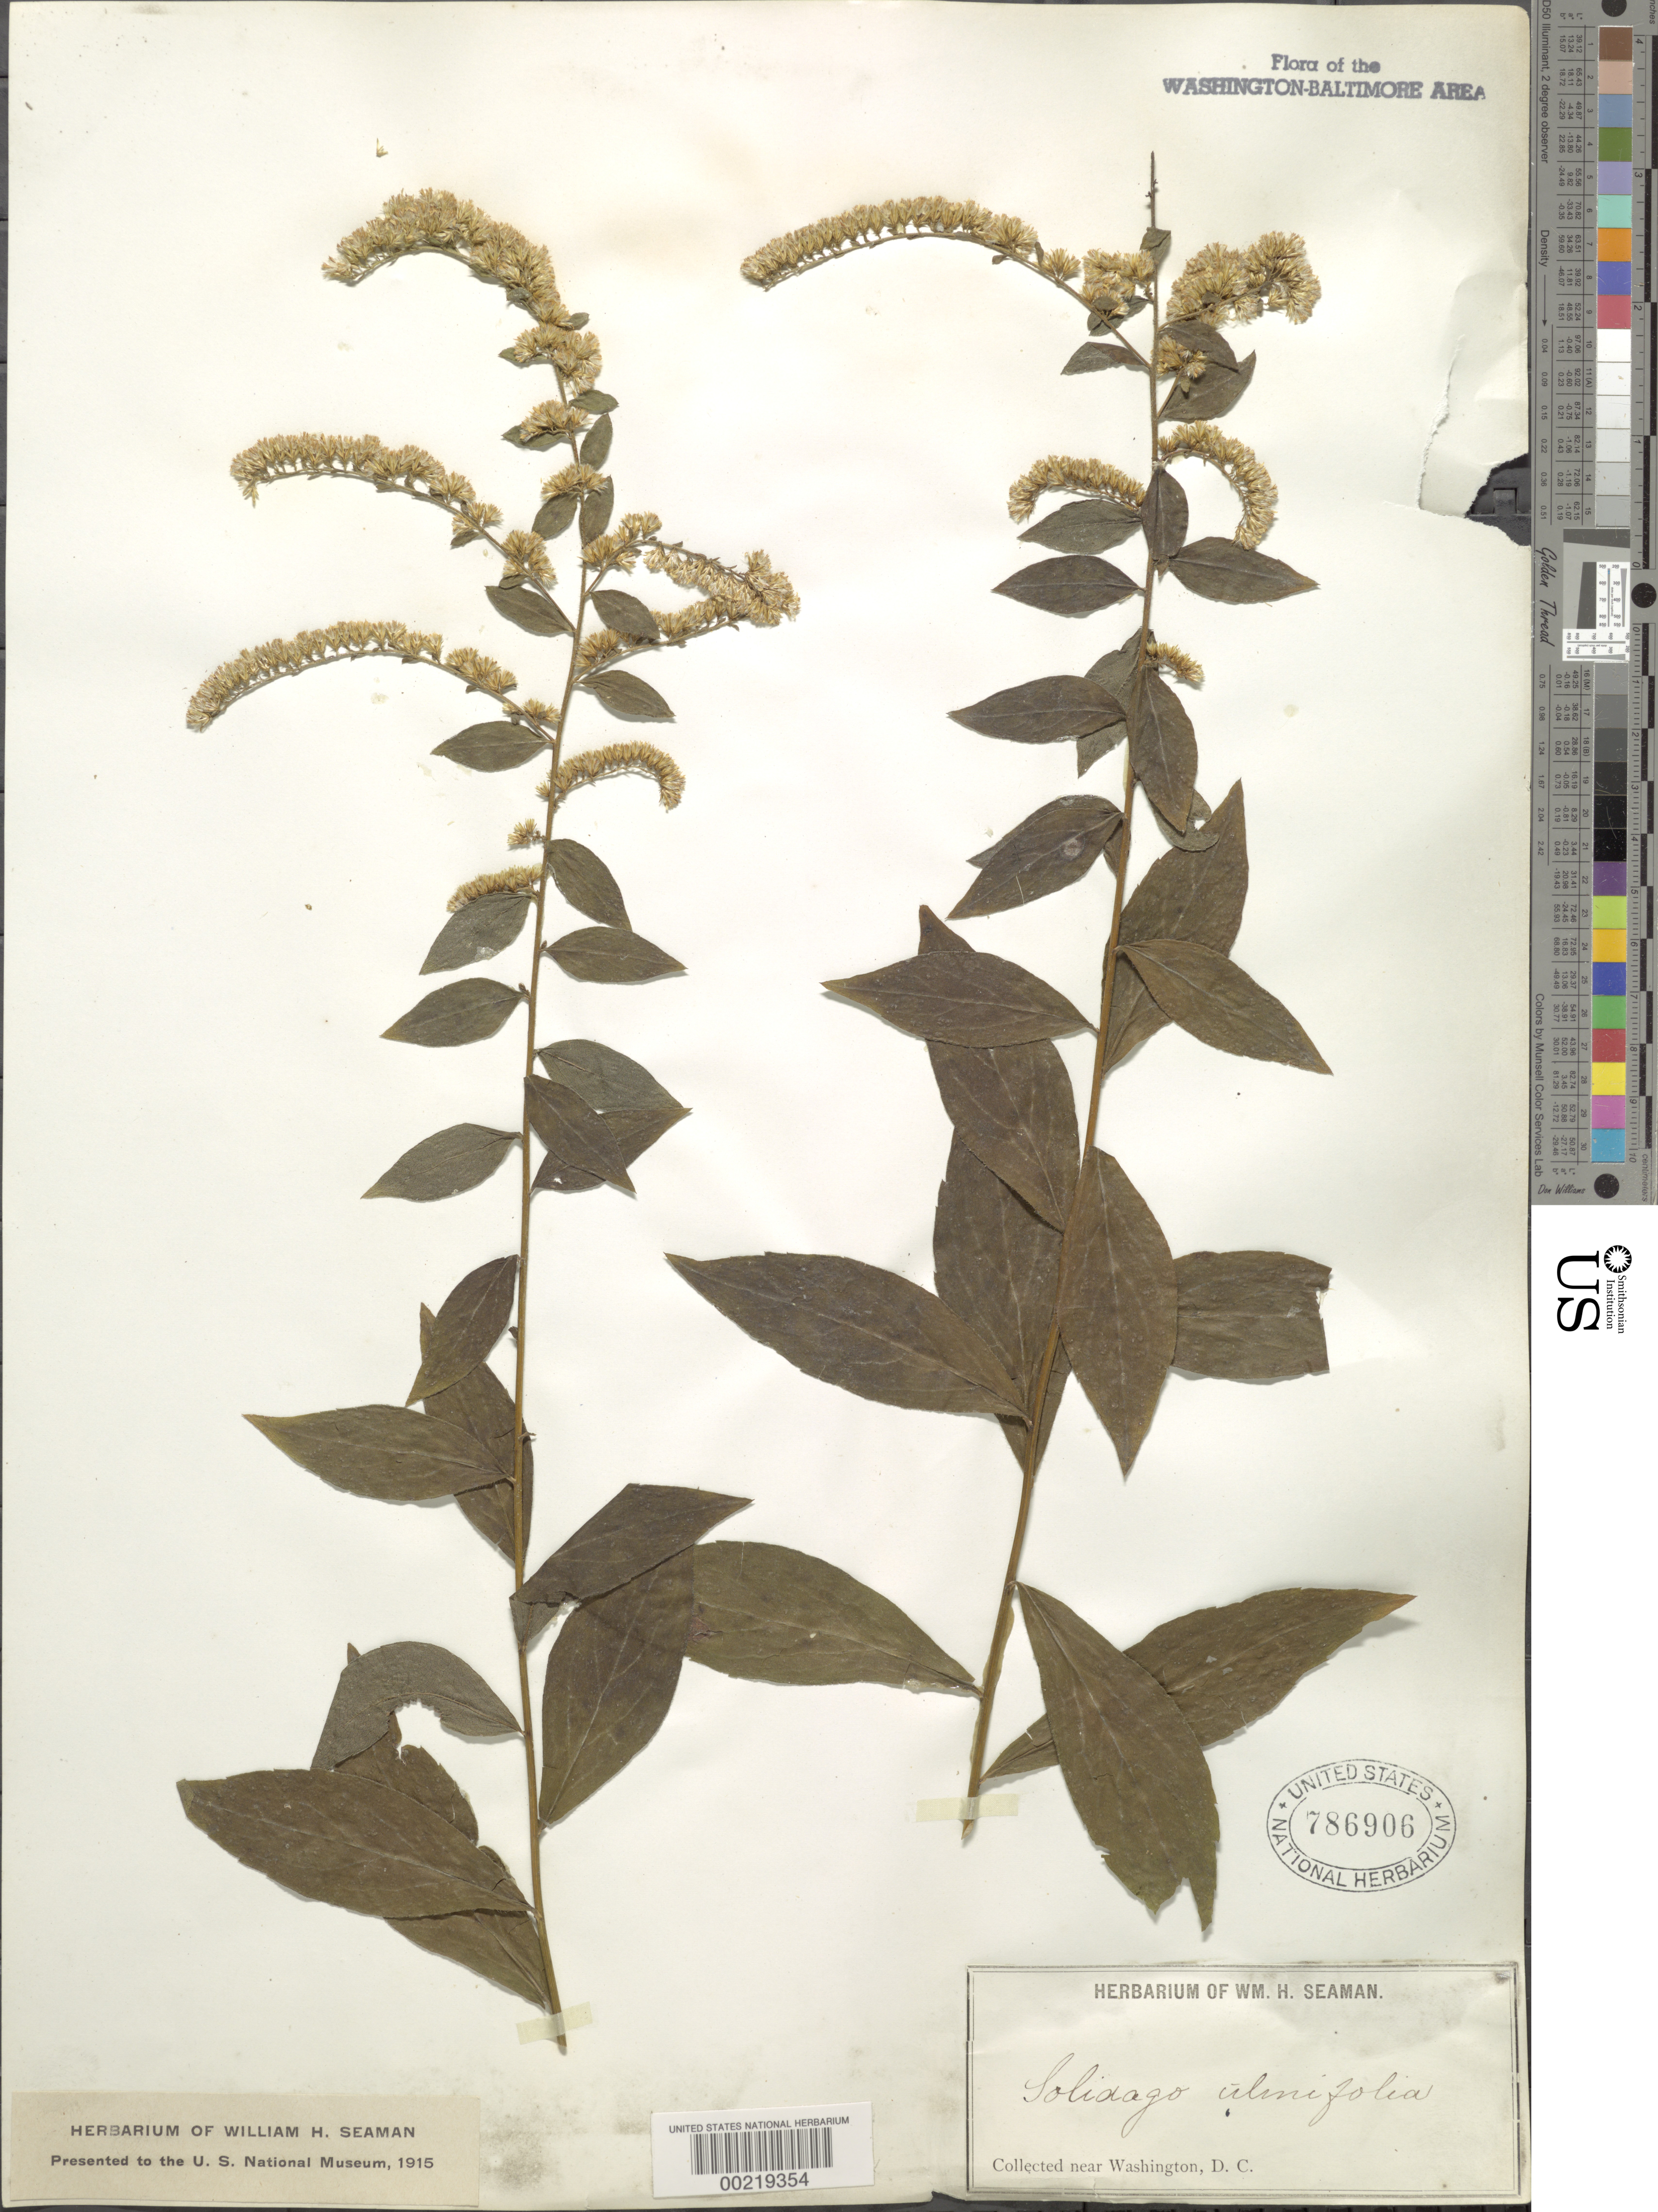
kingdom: Plantae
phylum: Tracheophyta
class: Magnoliopsida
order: Asterales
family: Asteraceae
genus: Solidago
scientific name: Solidago ulmifolia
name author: Muhl. ex Willd.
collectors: W. Seaman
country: United States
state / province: District of Columbia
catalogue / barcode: US 786906